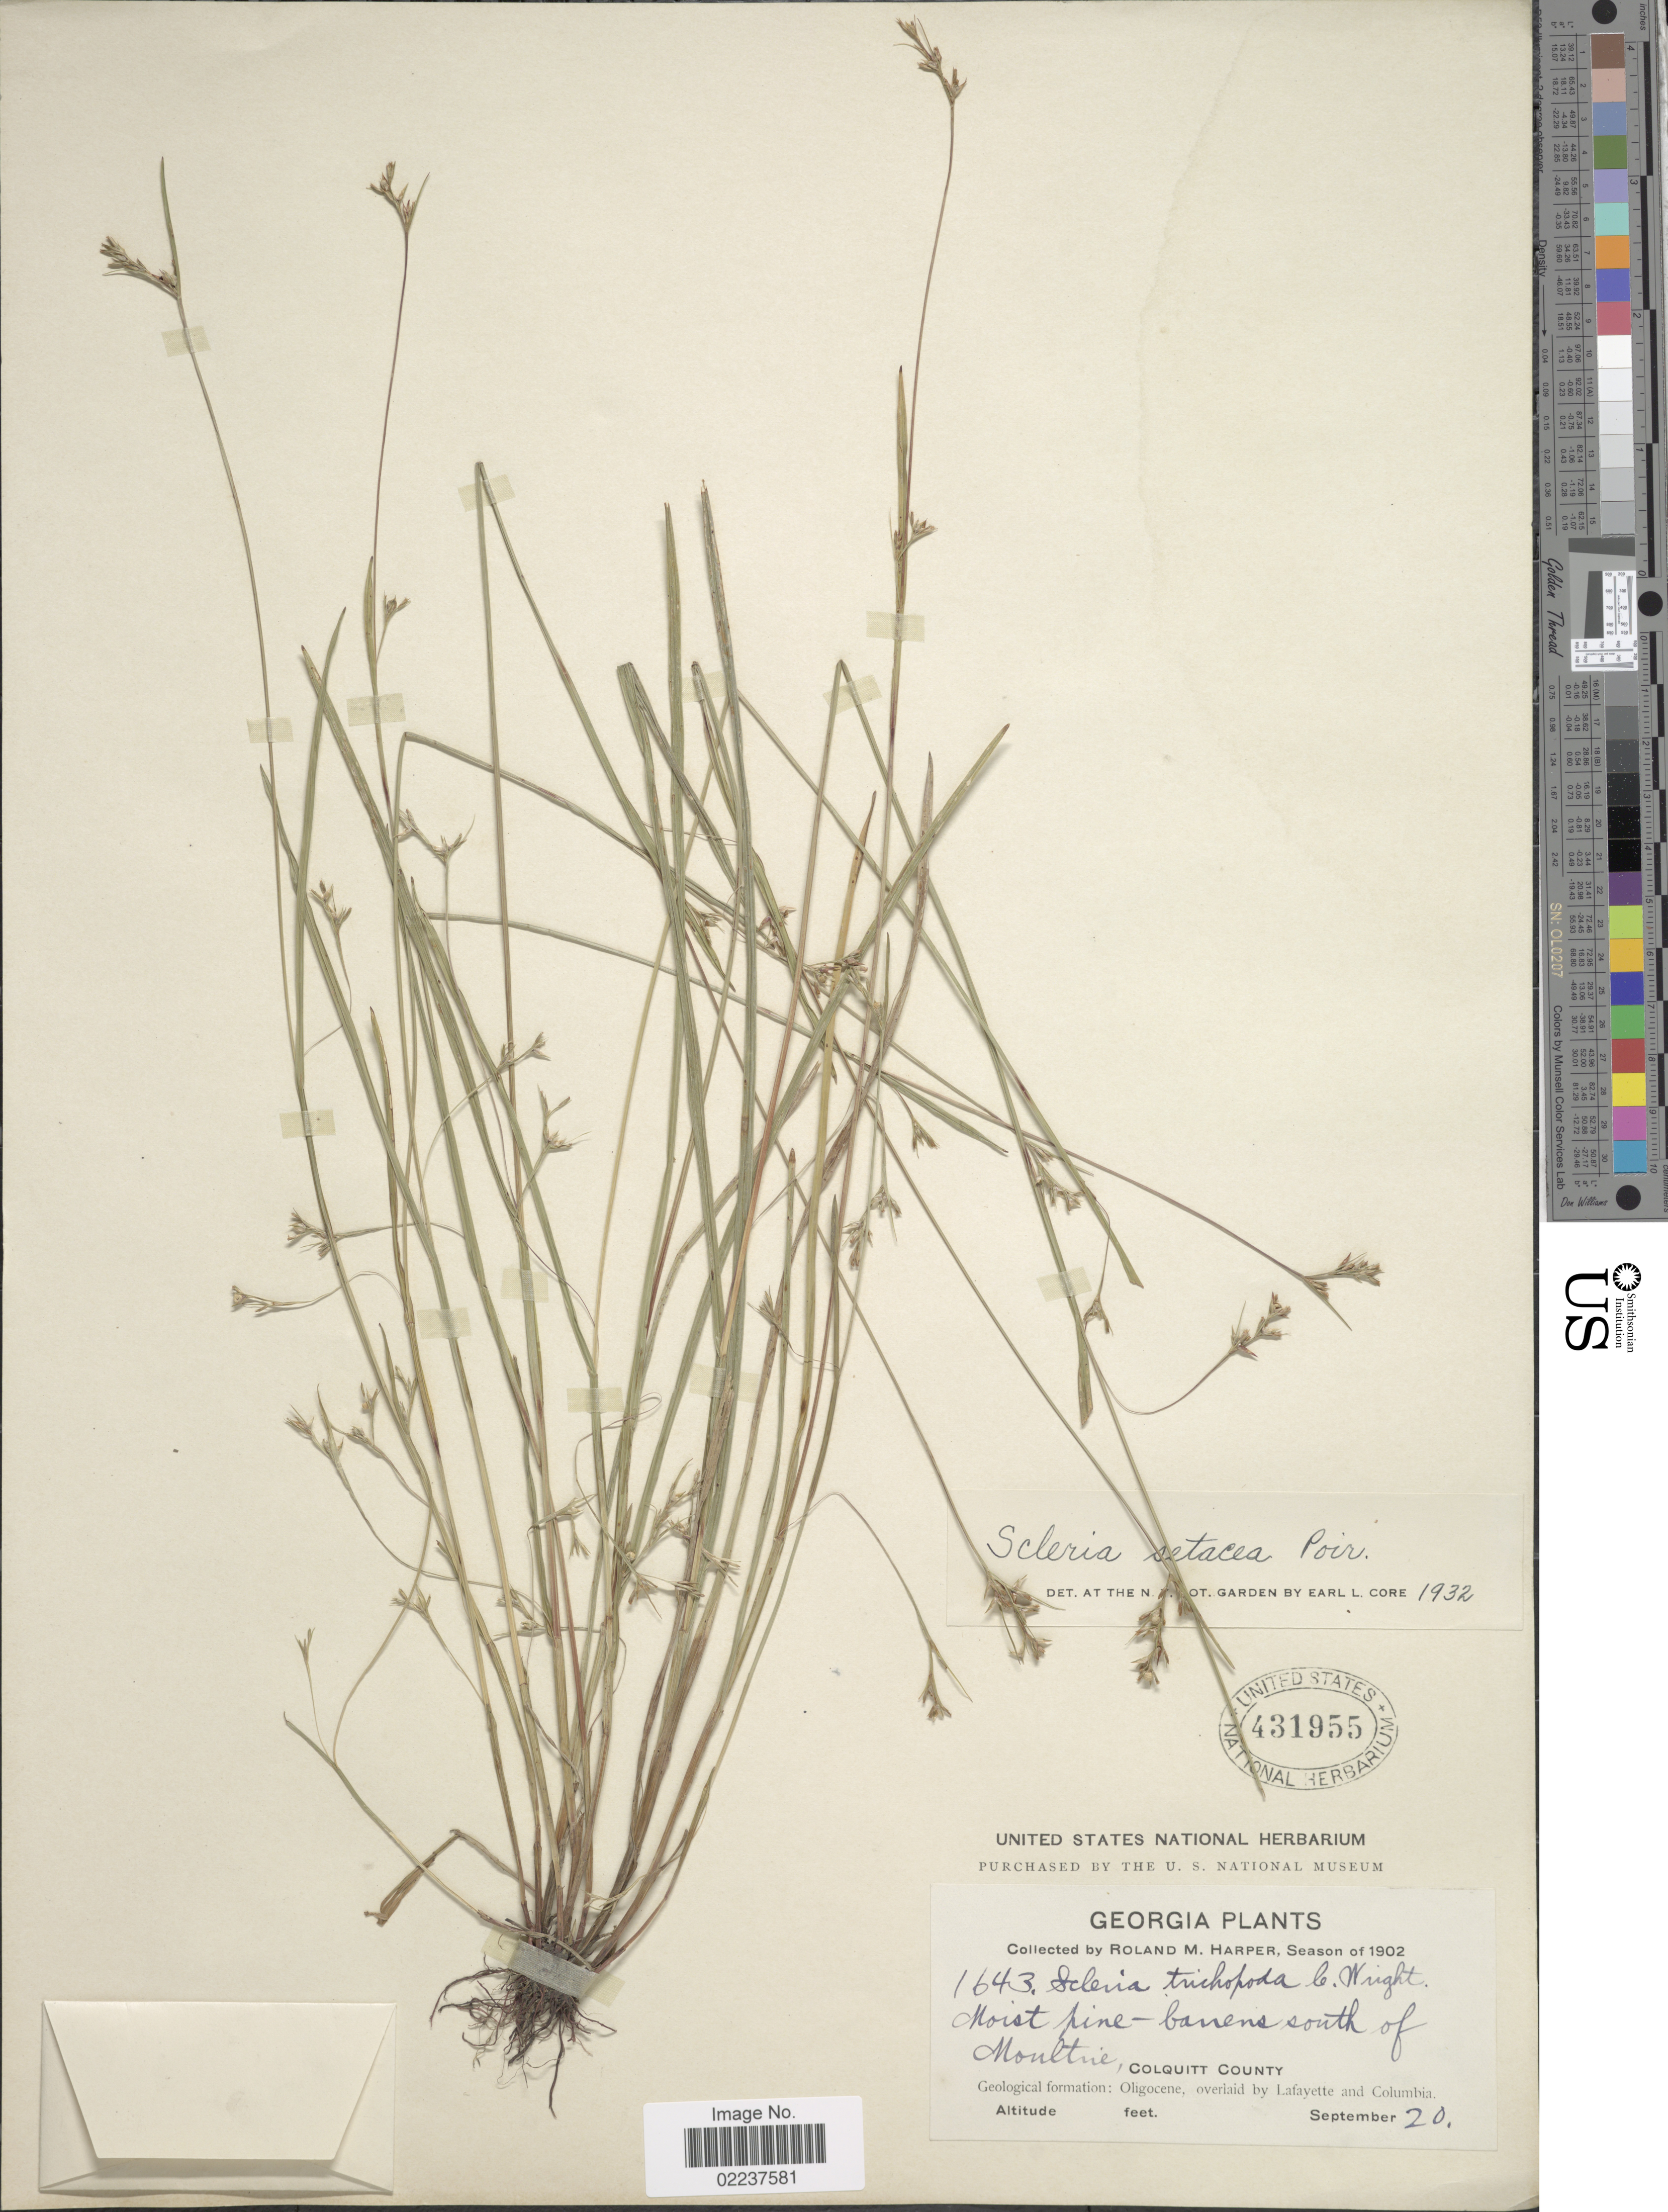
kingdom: Plantae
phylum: Tracheophyta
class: Liliopsida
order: Poales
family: Cyperaceae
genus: Scleria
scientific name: Scleria muehlenbergii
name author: Steud.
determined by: Strong, Mark T., (BOT), Smithsonian Institution - National Museum of Natural History (UNITED STATES)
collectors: R. M. Harper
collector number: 1643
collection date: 1902-09-20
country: United States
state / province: Georgia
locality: Moist pine-barrens south of Moultine, Colquitt County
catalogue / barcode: US 431955